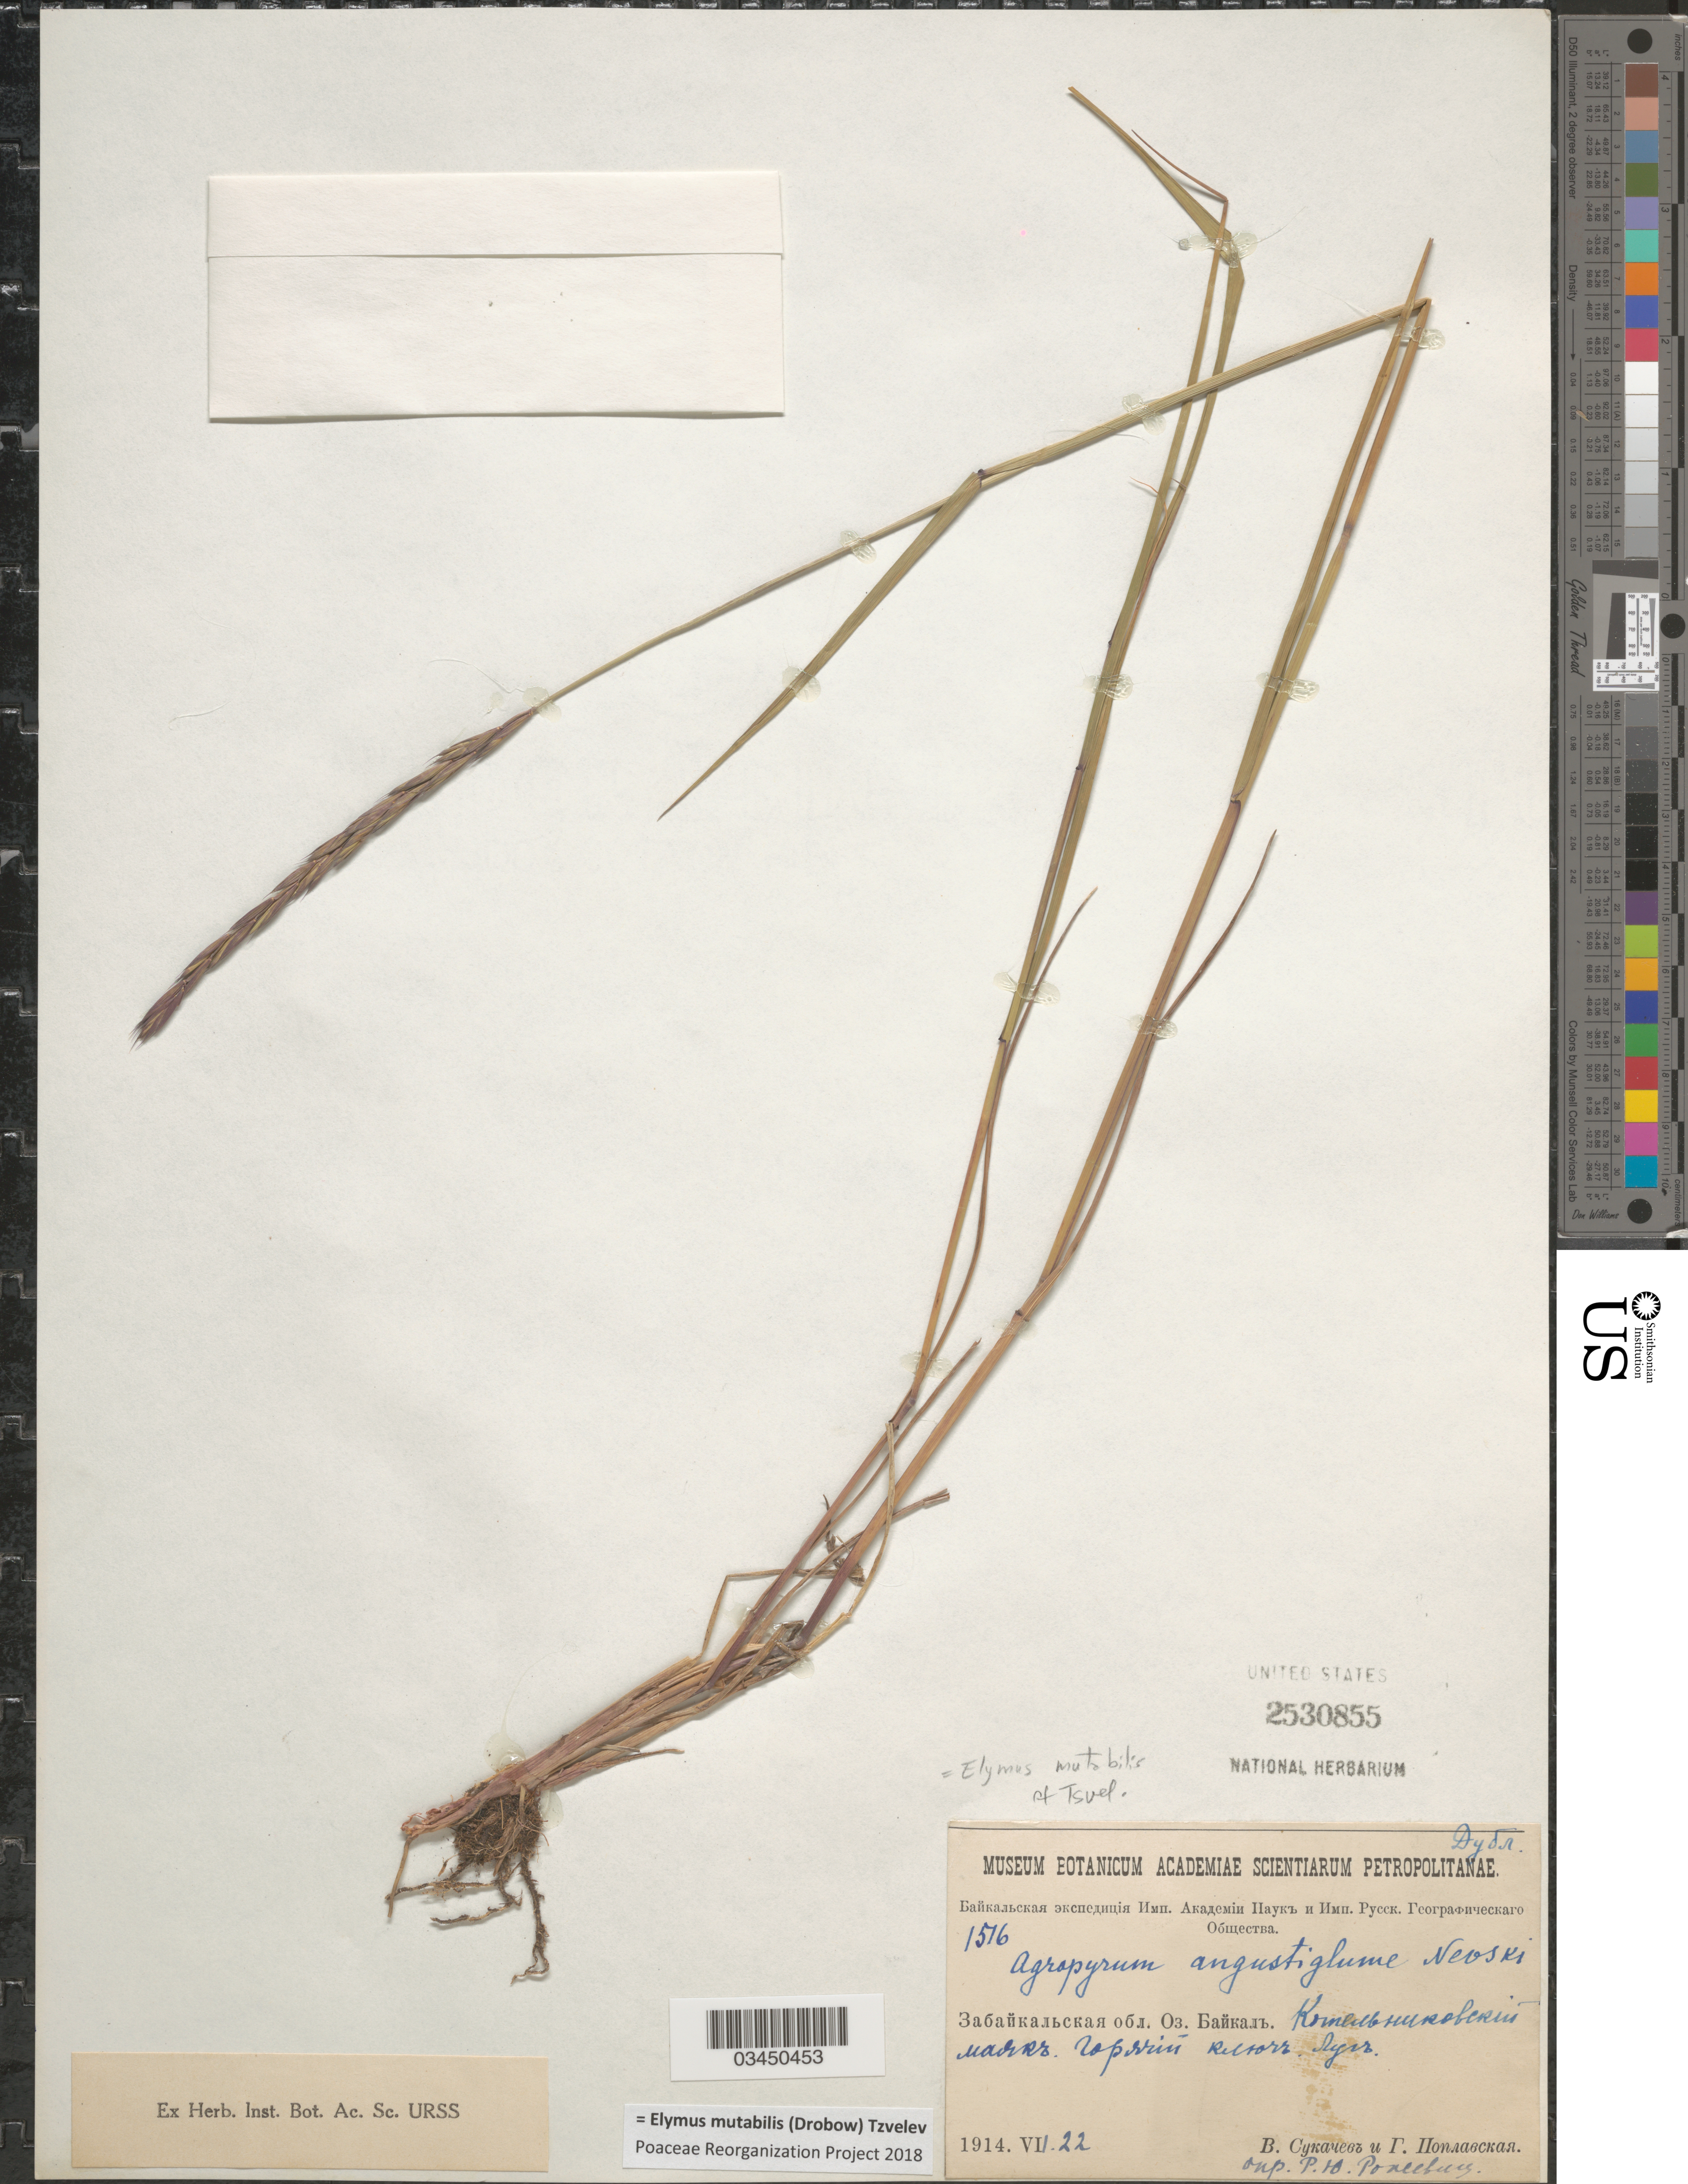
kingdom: Plantae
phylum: Tracheophyta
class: Liliopsida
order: Poales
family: Poaceae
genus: Elymus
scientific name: Elymus mutabilis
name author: (Drobow) Tzvelev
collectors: V. Sukachev & G. Poplavskaya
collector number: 1516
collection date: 1914-07-22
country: Russian Federation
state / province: Buryatia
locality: Lake Baikal, Kotelnikovskiy Lighthouse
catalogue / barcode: US 2530855